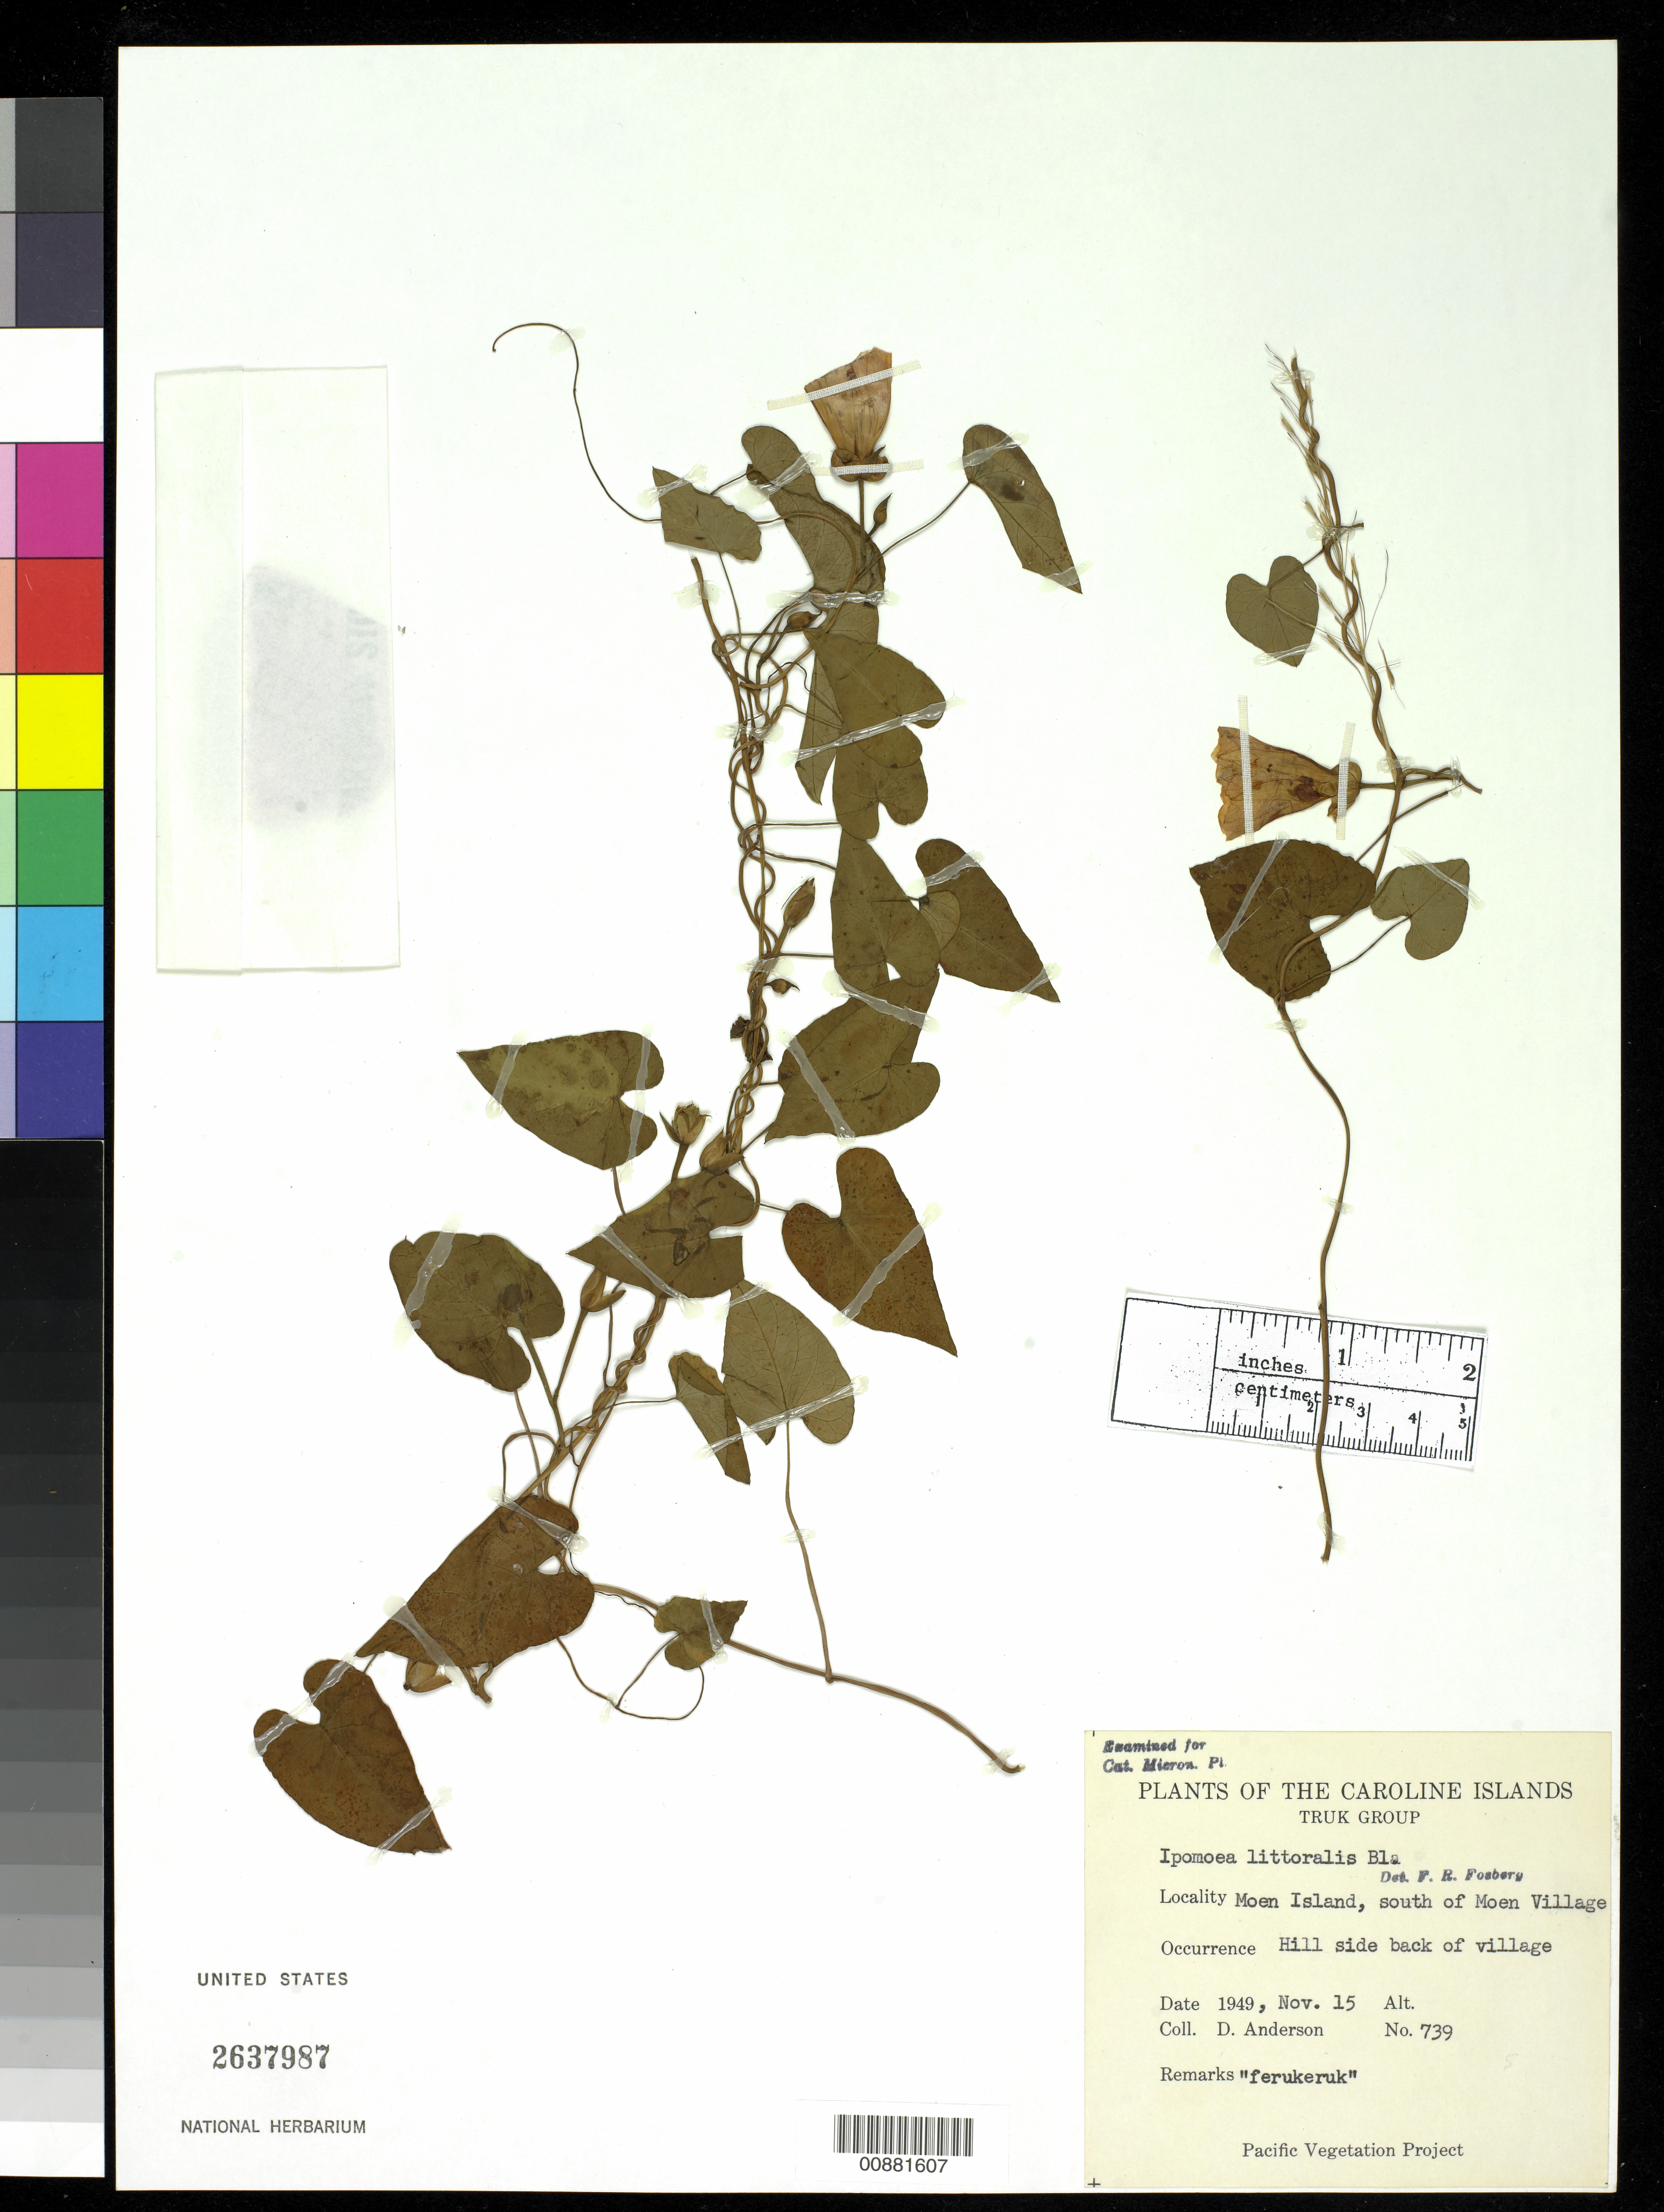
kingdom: Plantae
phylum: Tracheophyta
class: Magnoliopsida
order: Solanales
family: Convolvulaceae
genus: Ipomoea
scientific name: Ipomoea littoralis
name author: Blume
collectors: D. Anderson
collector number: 739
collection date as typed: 15 Nov 1949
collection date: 1949-11-15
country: Micronesia, Federated States of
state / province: Truk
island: Moen [Wono]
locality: S of Moen Village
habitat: Hill side back of village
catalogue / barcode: US 2637987